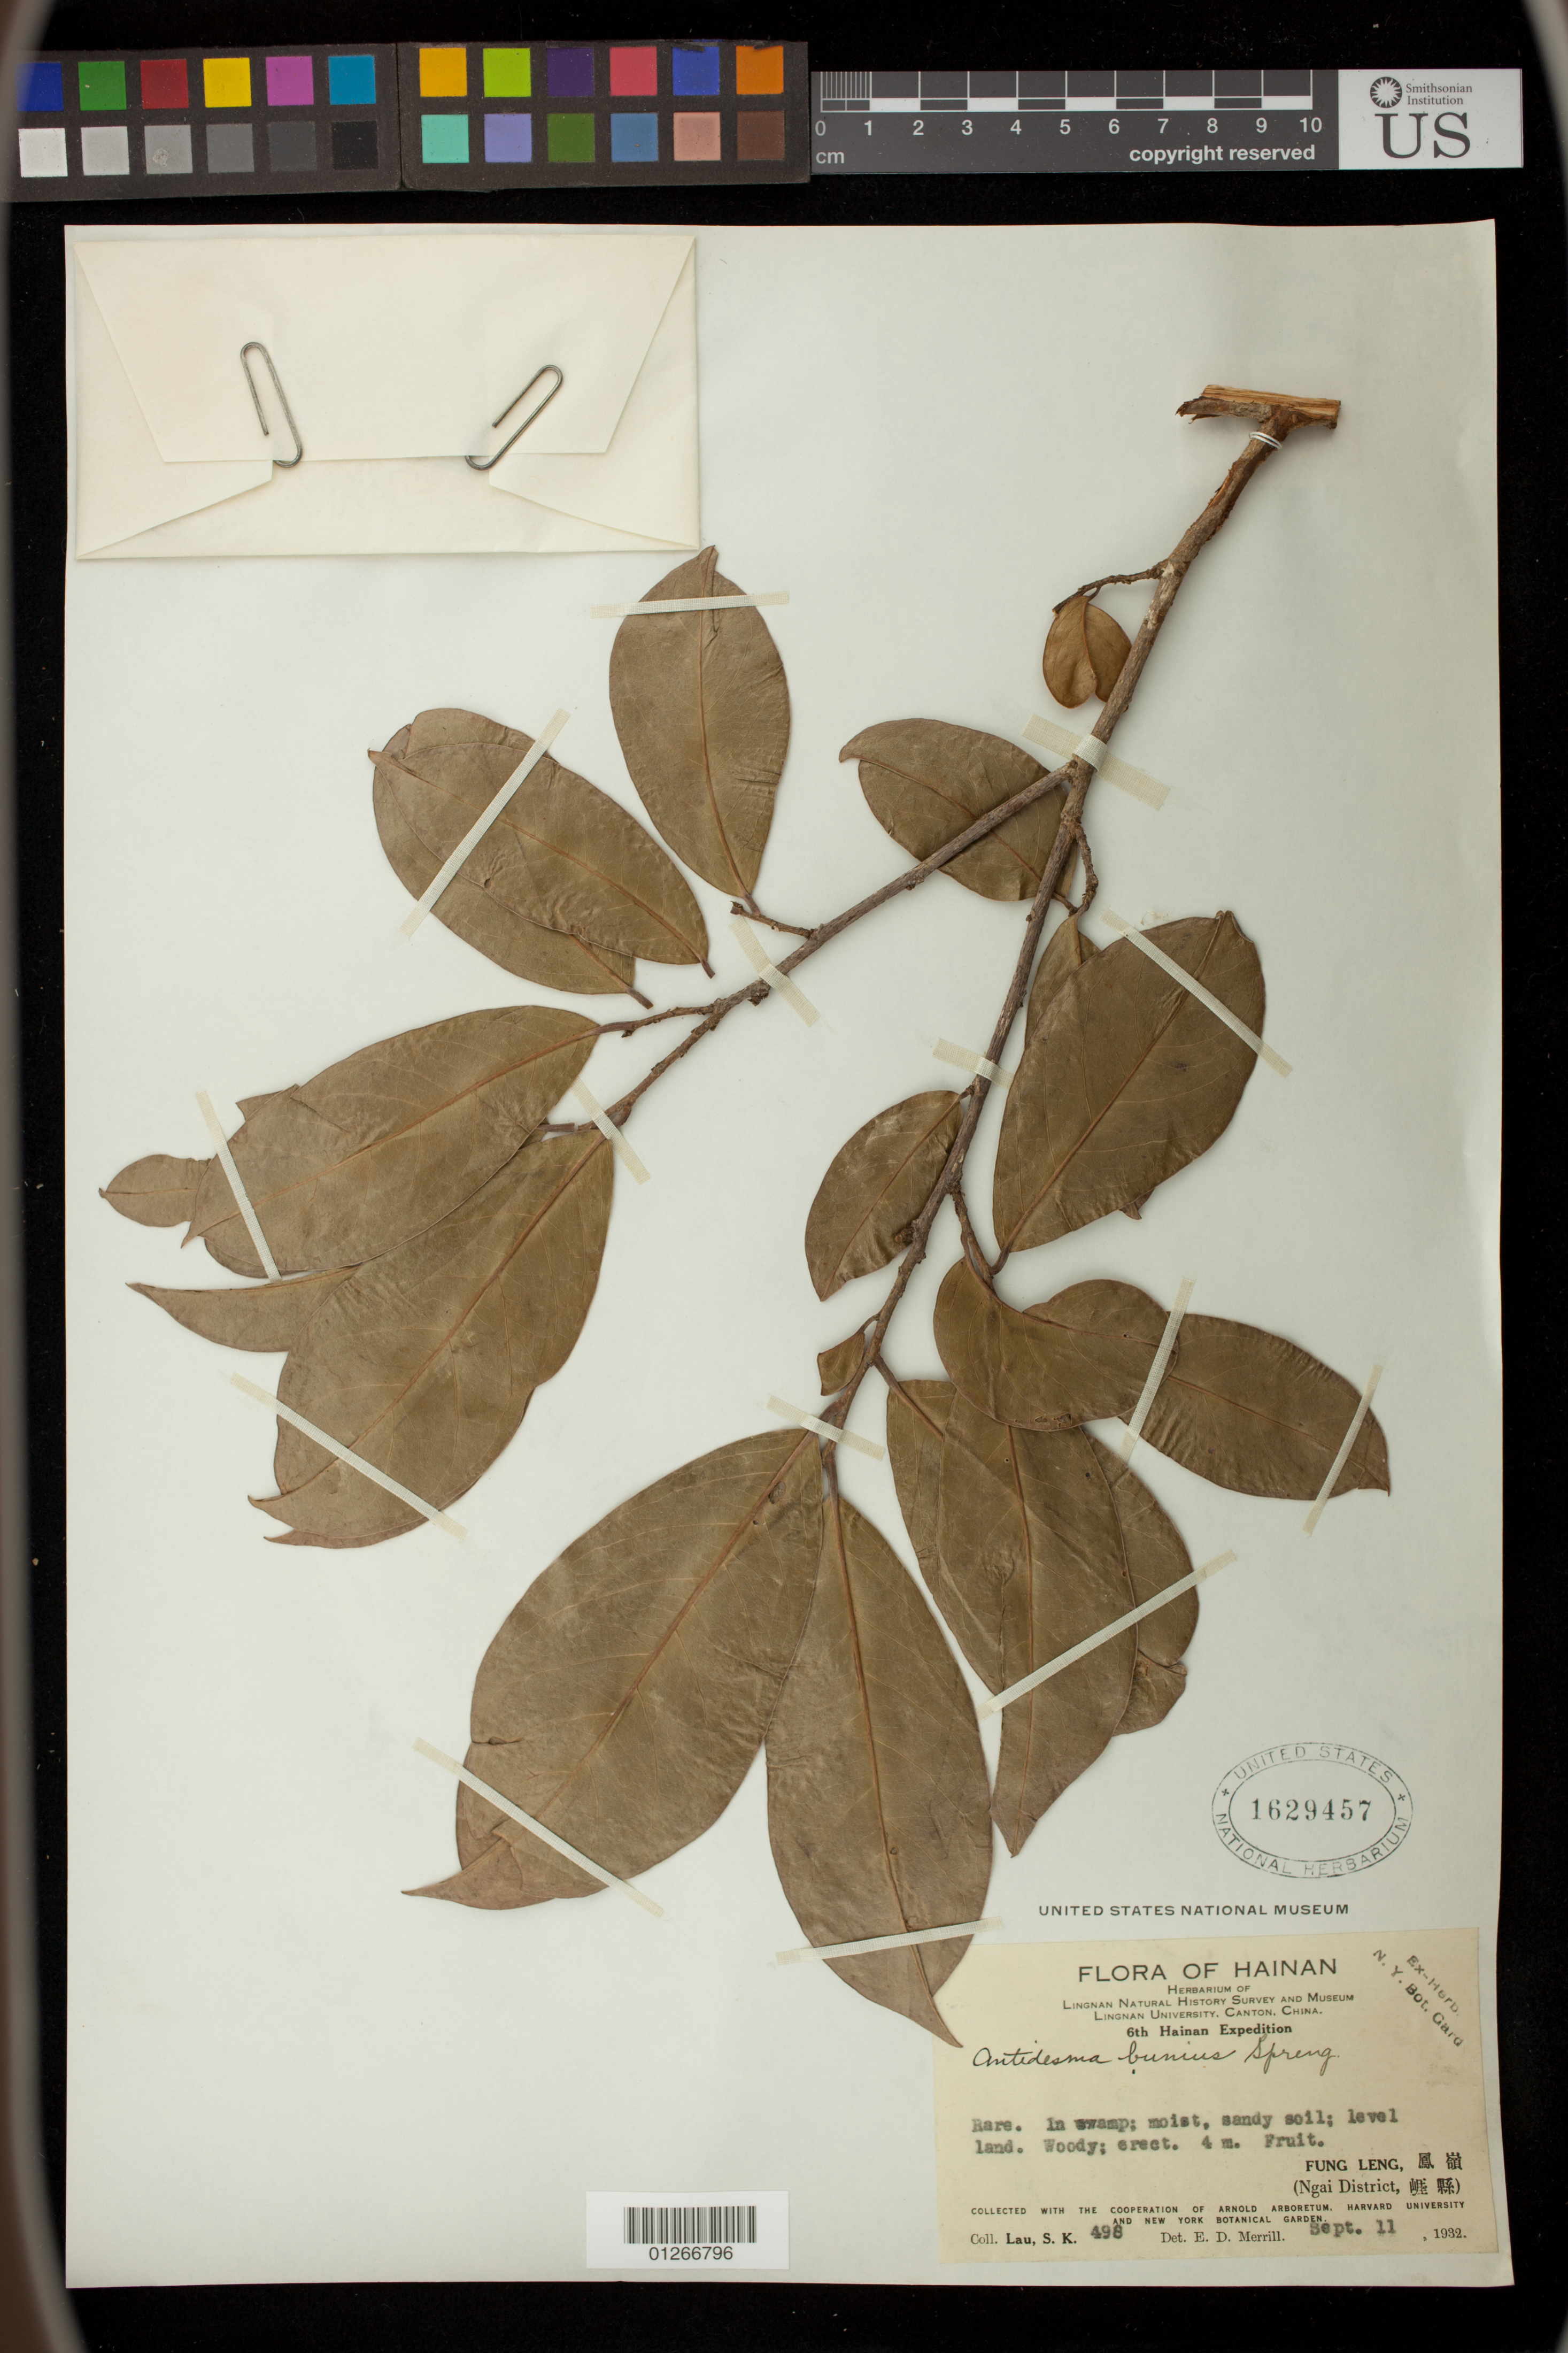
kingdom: Plantae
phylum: Tracheophyta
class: Magnoliopsida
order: Malpighiales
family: Phyllanthaceae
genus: Antidesma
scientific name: Antidesma bunius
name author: (L.) Spreng.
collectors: S. K. Lau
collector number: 498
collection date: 1932-09-11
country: China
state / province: Hainan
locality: Fung Leng (Ngai District)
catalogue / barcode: US 1629457